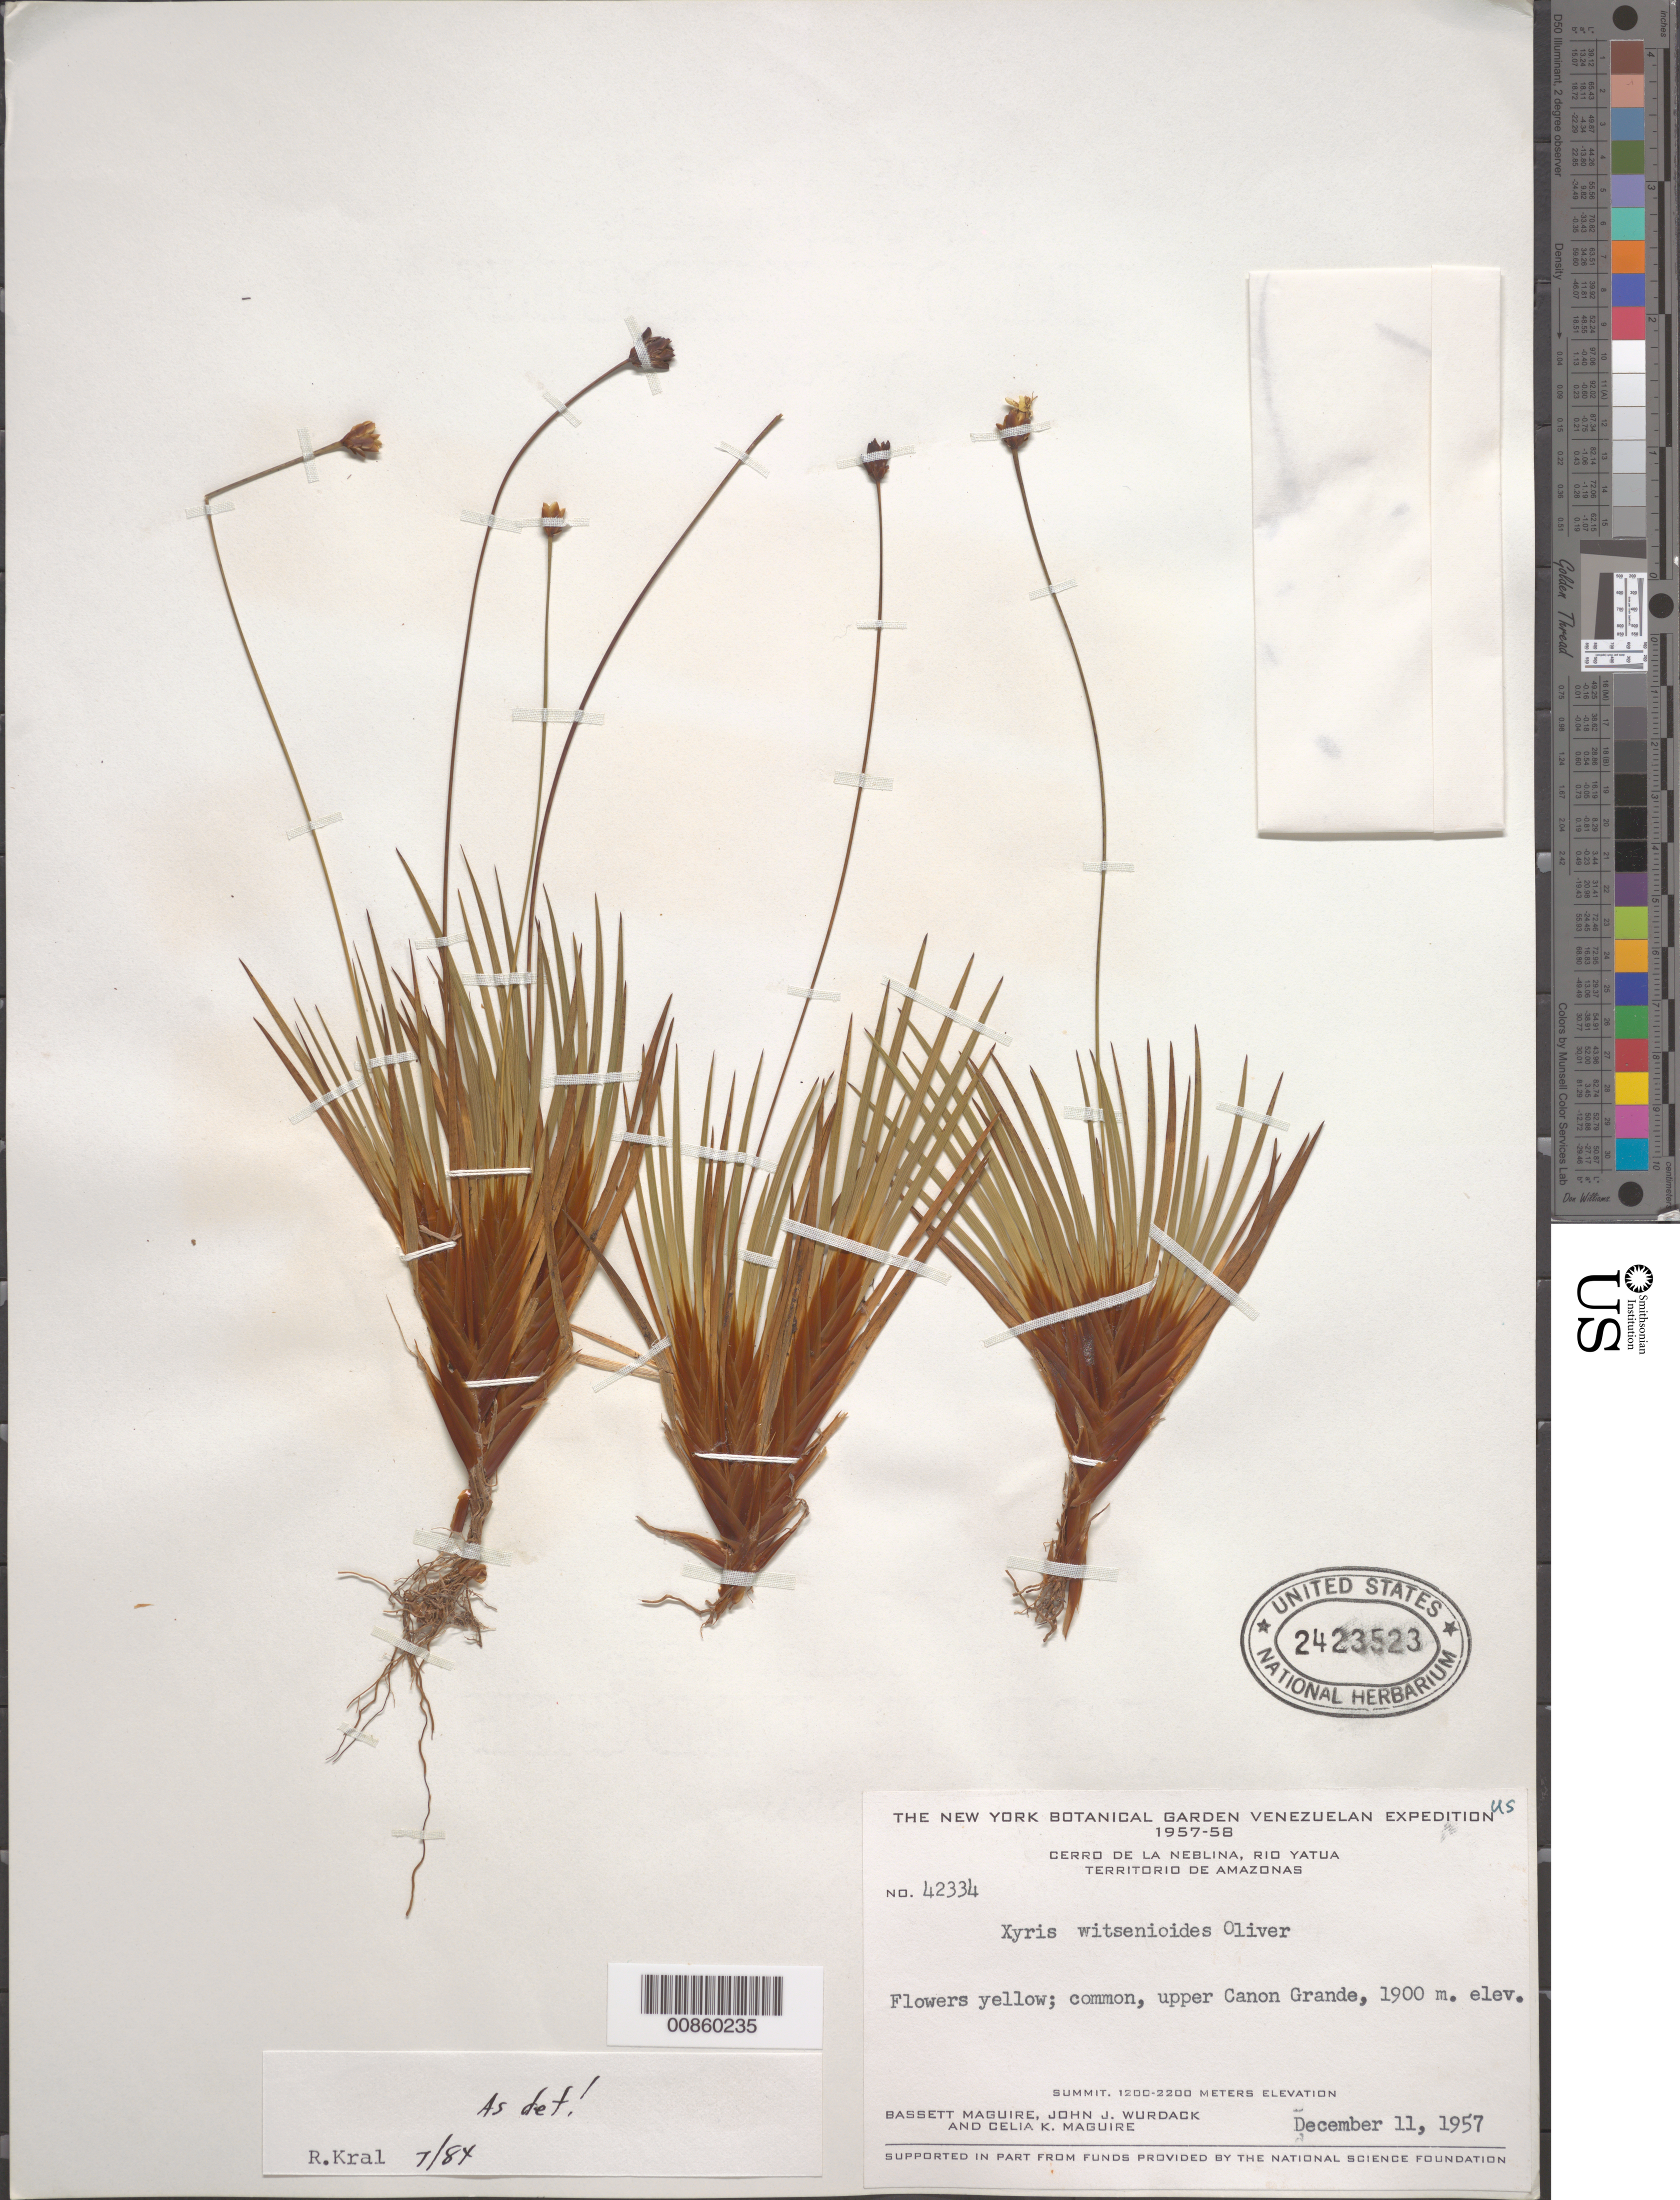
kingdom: Plantae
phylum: Tracheophyta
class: Liliopsida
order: Poales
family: Xyridaceae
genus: Xyris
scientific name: Xyris witsenioides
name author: Oliv. ex Thurn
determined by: Kral, Robert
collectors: B. Maguire, J. J. Wurdack & C. K. Maguire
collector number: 42334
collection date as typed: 11-Dec-57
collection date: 1957-12-11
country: Venezuela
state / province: Amazonas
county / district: Río Negro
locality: Cerro de la Neblina, upper Cañon Grande; summit; Río Yatua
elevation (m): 1900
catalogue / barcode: US 2423523